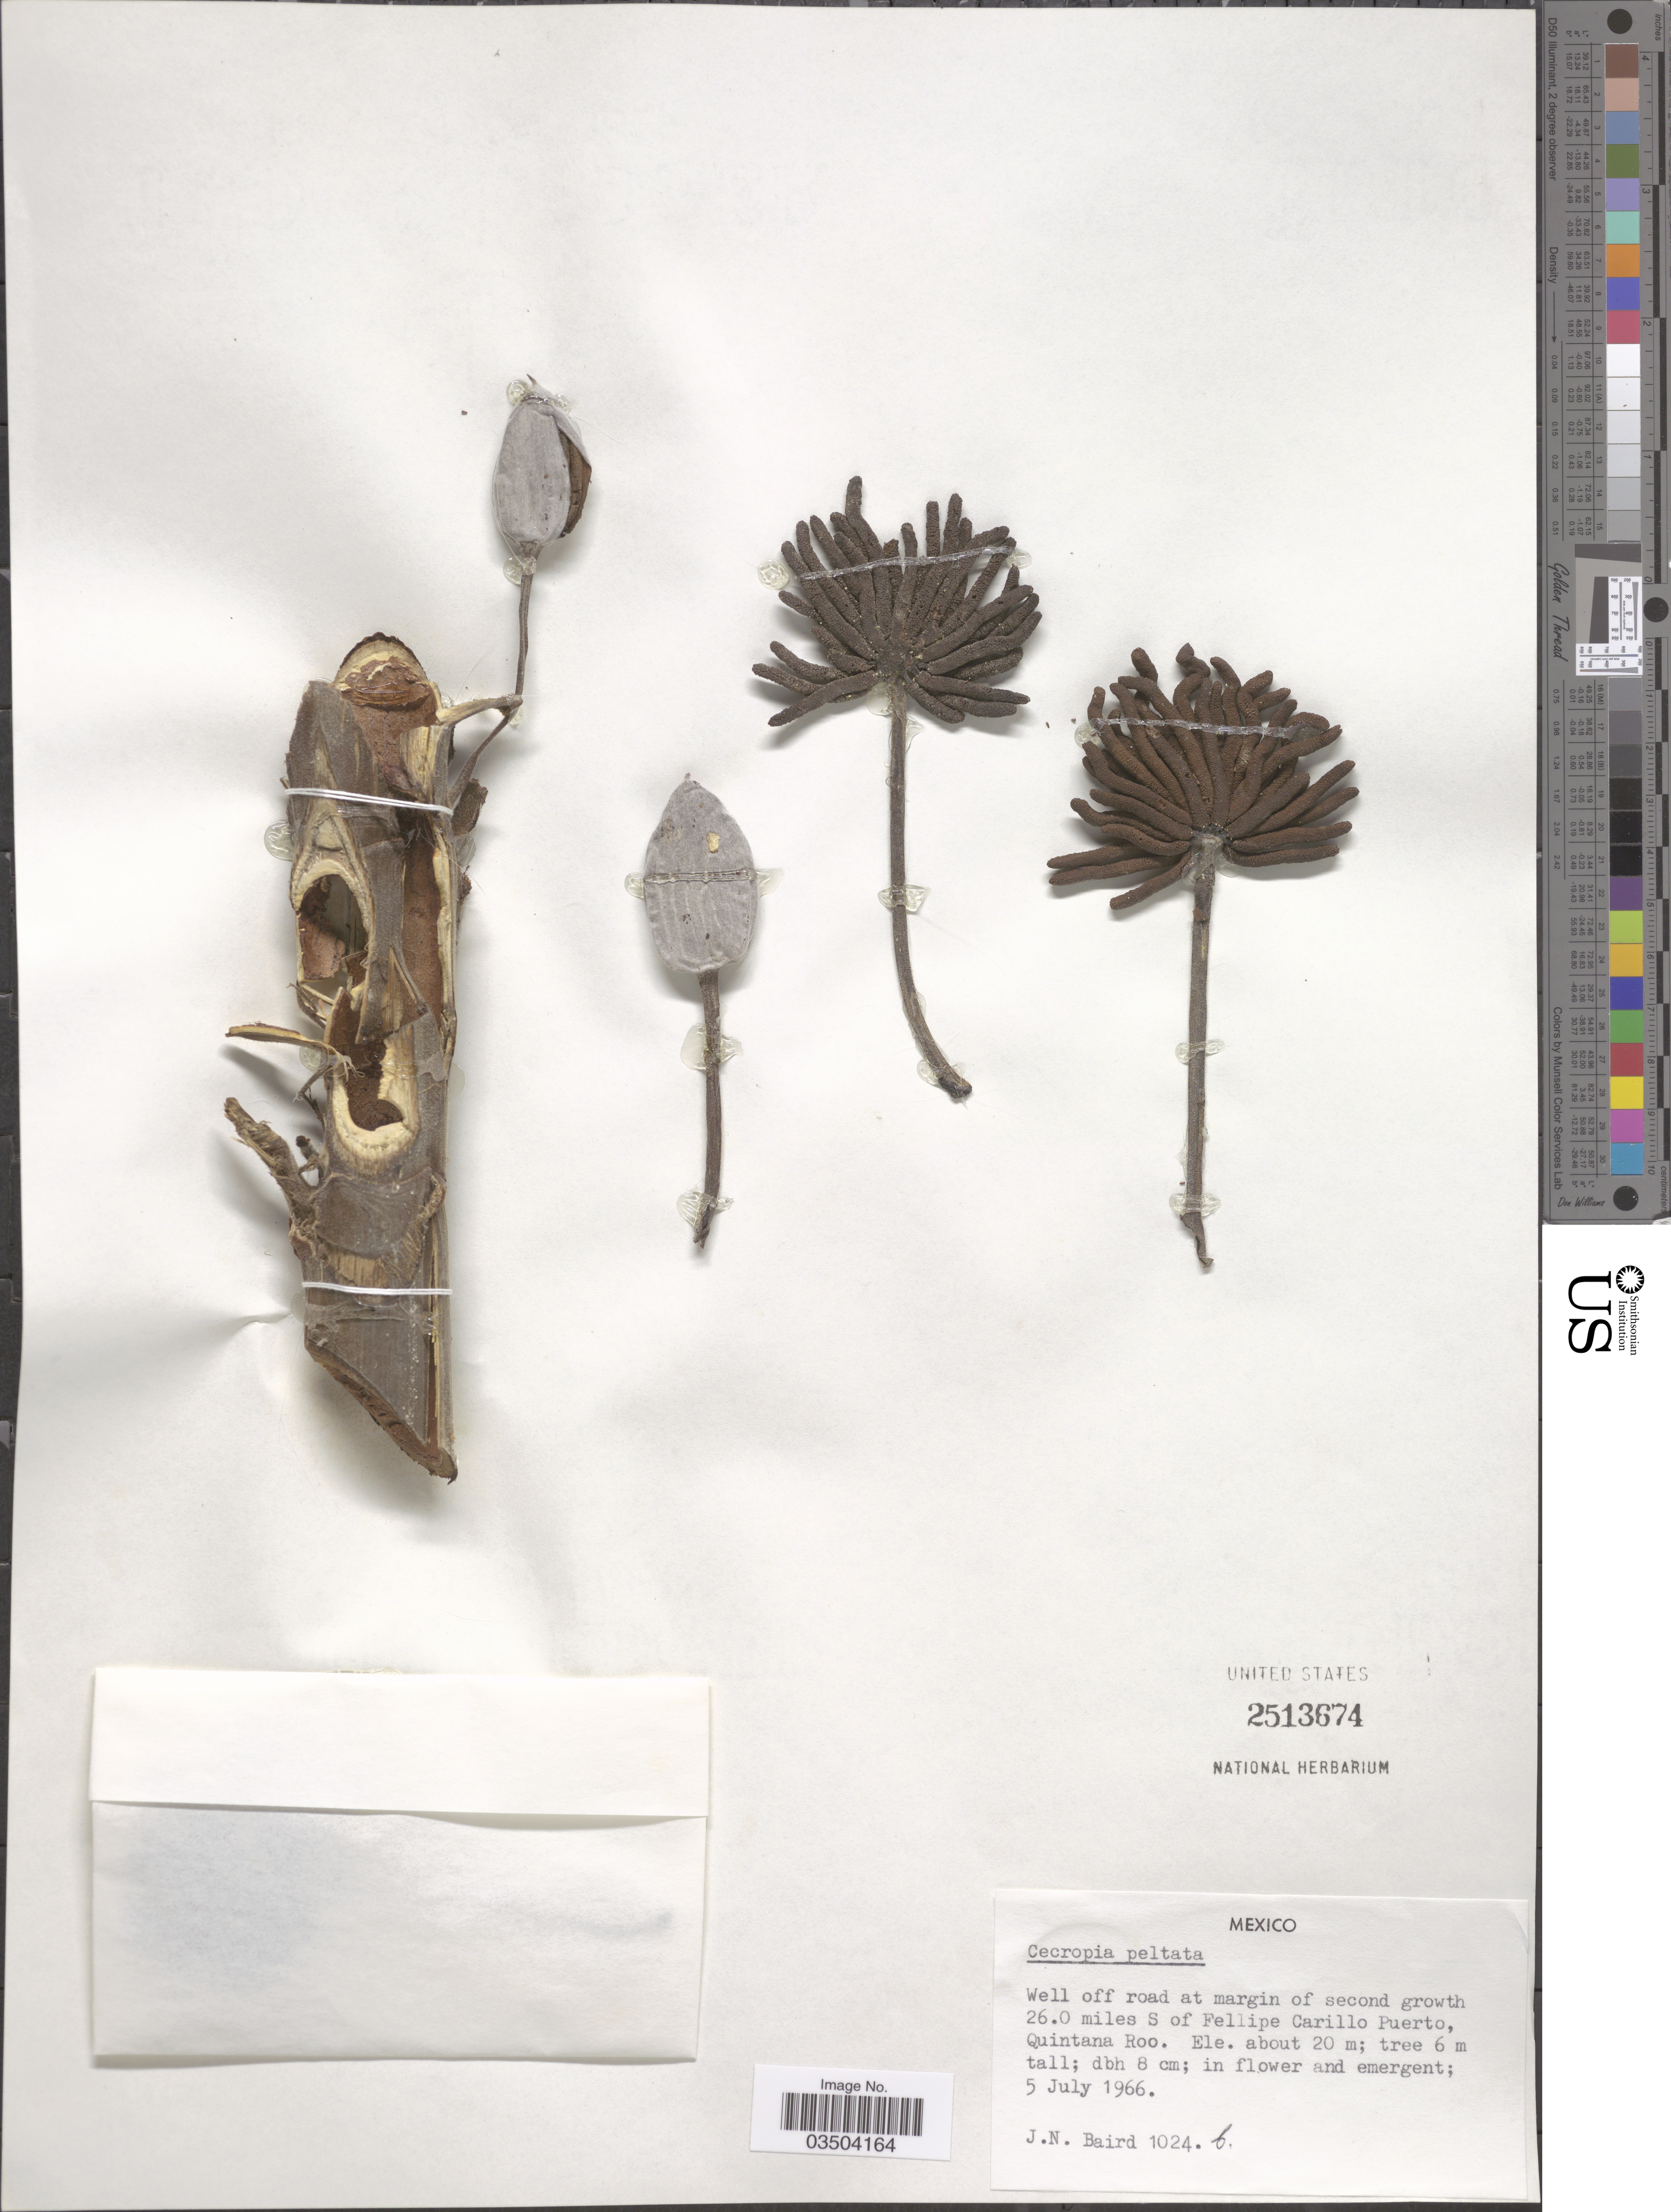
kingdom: Plantae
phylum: Tracheophyta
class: Magnoliopsida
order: Rosales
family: Urticaceae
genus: Cecropia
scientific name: Cecropia peltata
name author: L.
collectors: J. Baird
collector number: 1024b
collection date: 1966-07-05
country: Mexico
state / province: Quintana Roo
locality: Well off road at margin of second growth 26.0 miles S of Fellipe Carillo Puerto.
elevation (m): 20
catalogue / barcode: US 2513674